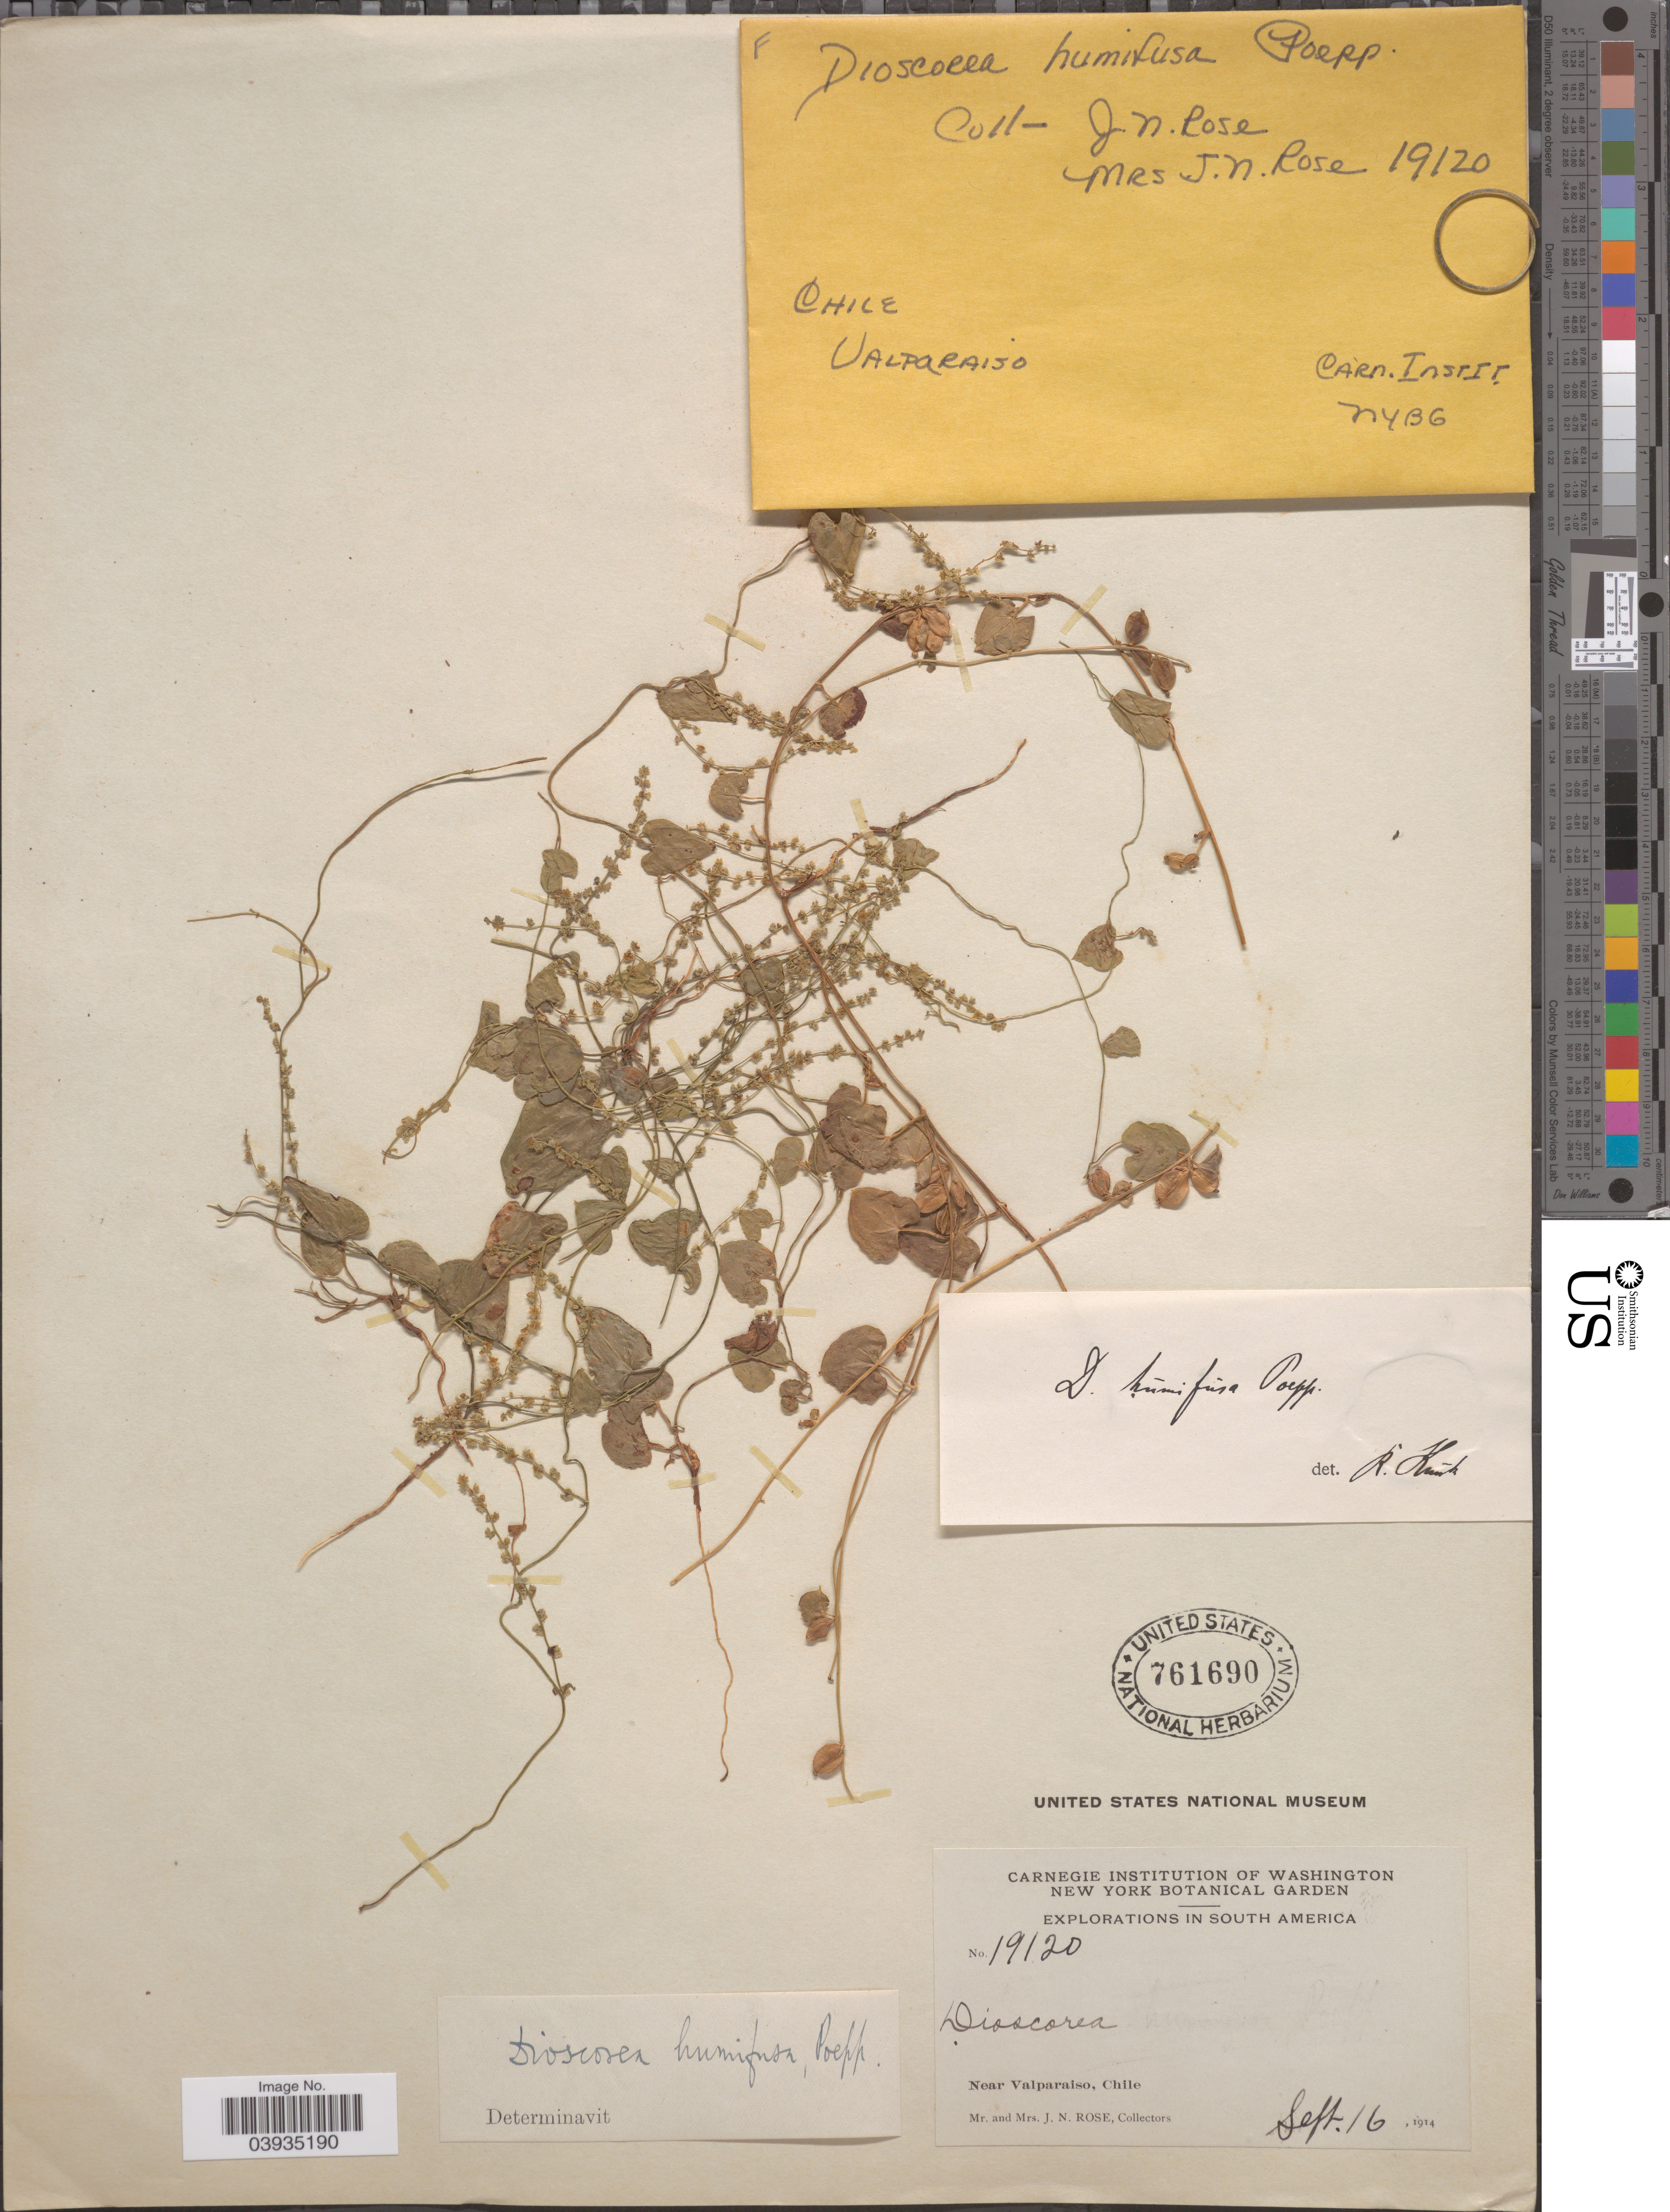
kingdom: Plantae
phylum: Tracheophyta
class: Liliopsida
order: Dioscoreales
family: Dioscoreaceae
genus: Dioscorea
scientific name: Dioscorea humifusa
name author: Poepp.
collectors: J. N. Rose & L. B. Rose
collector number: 19120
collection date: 1914-09-16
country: Chile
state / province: Valparaíso (V)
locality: Near Valparaiso.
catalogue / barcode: US 761690